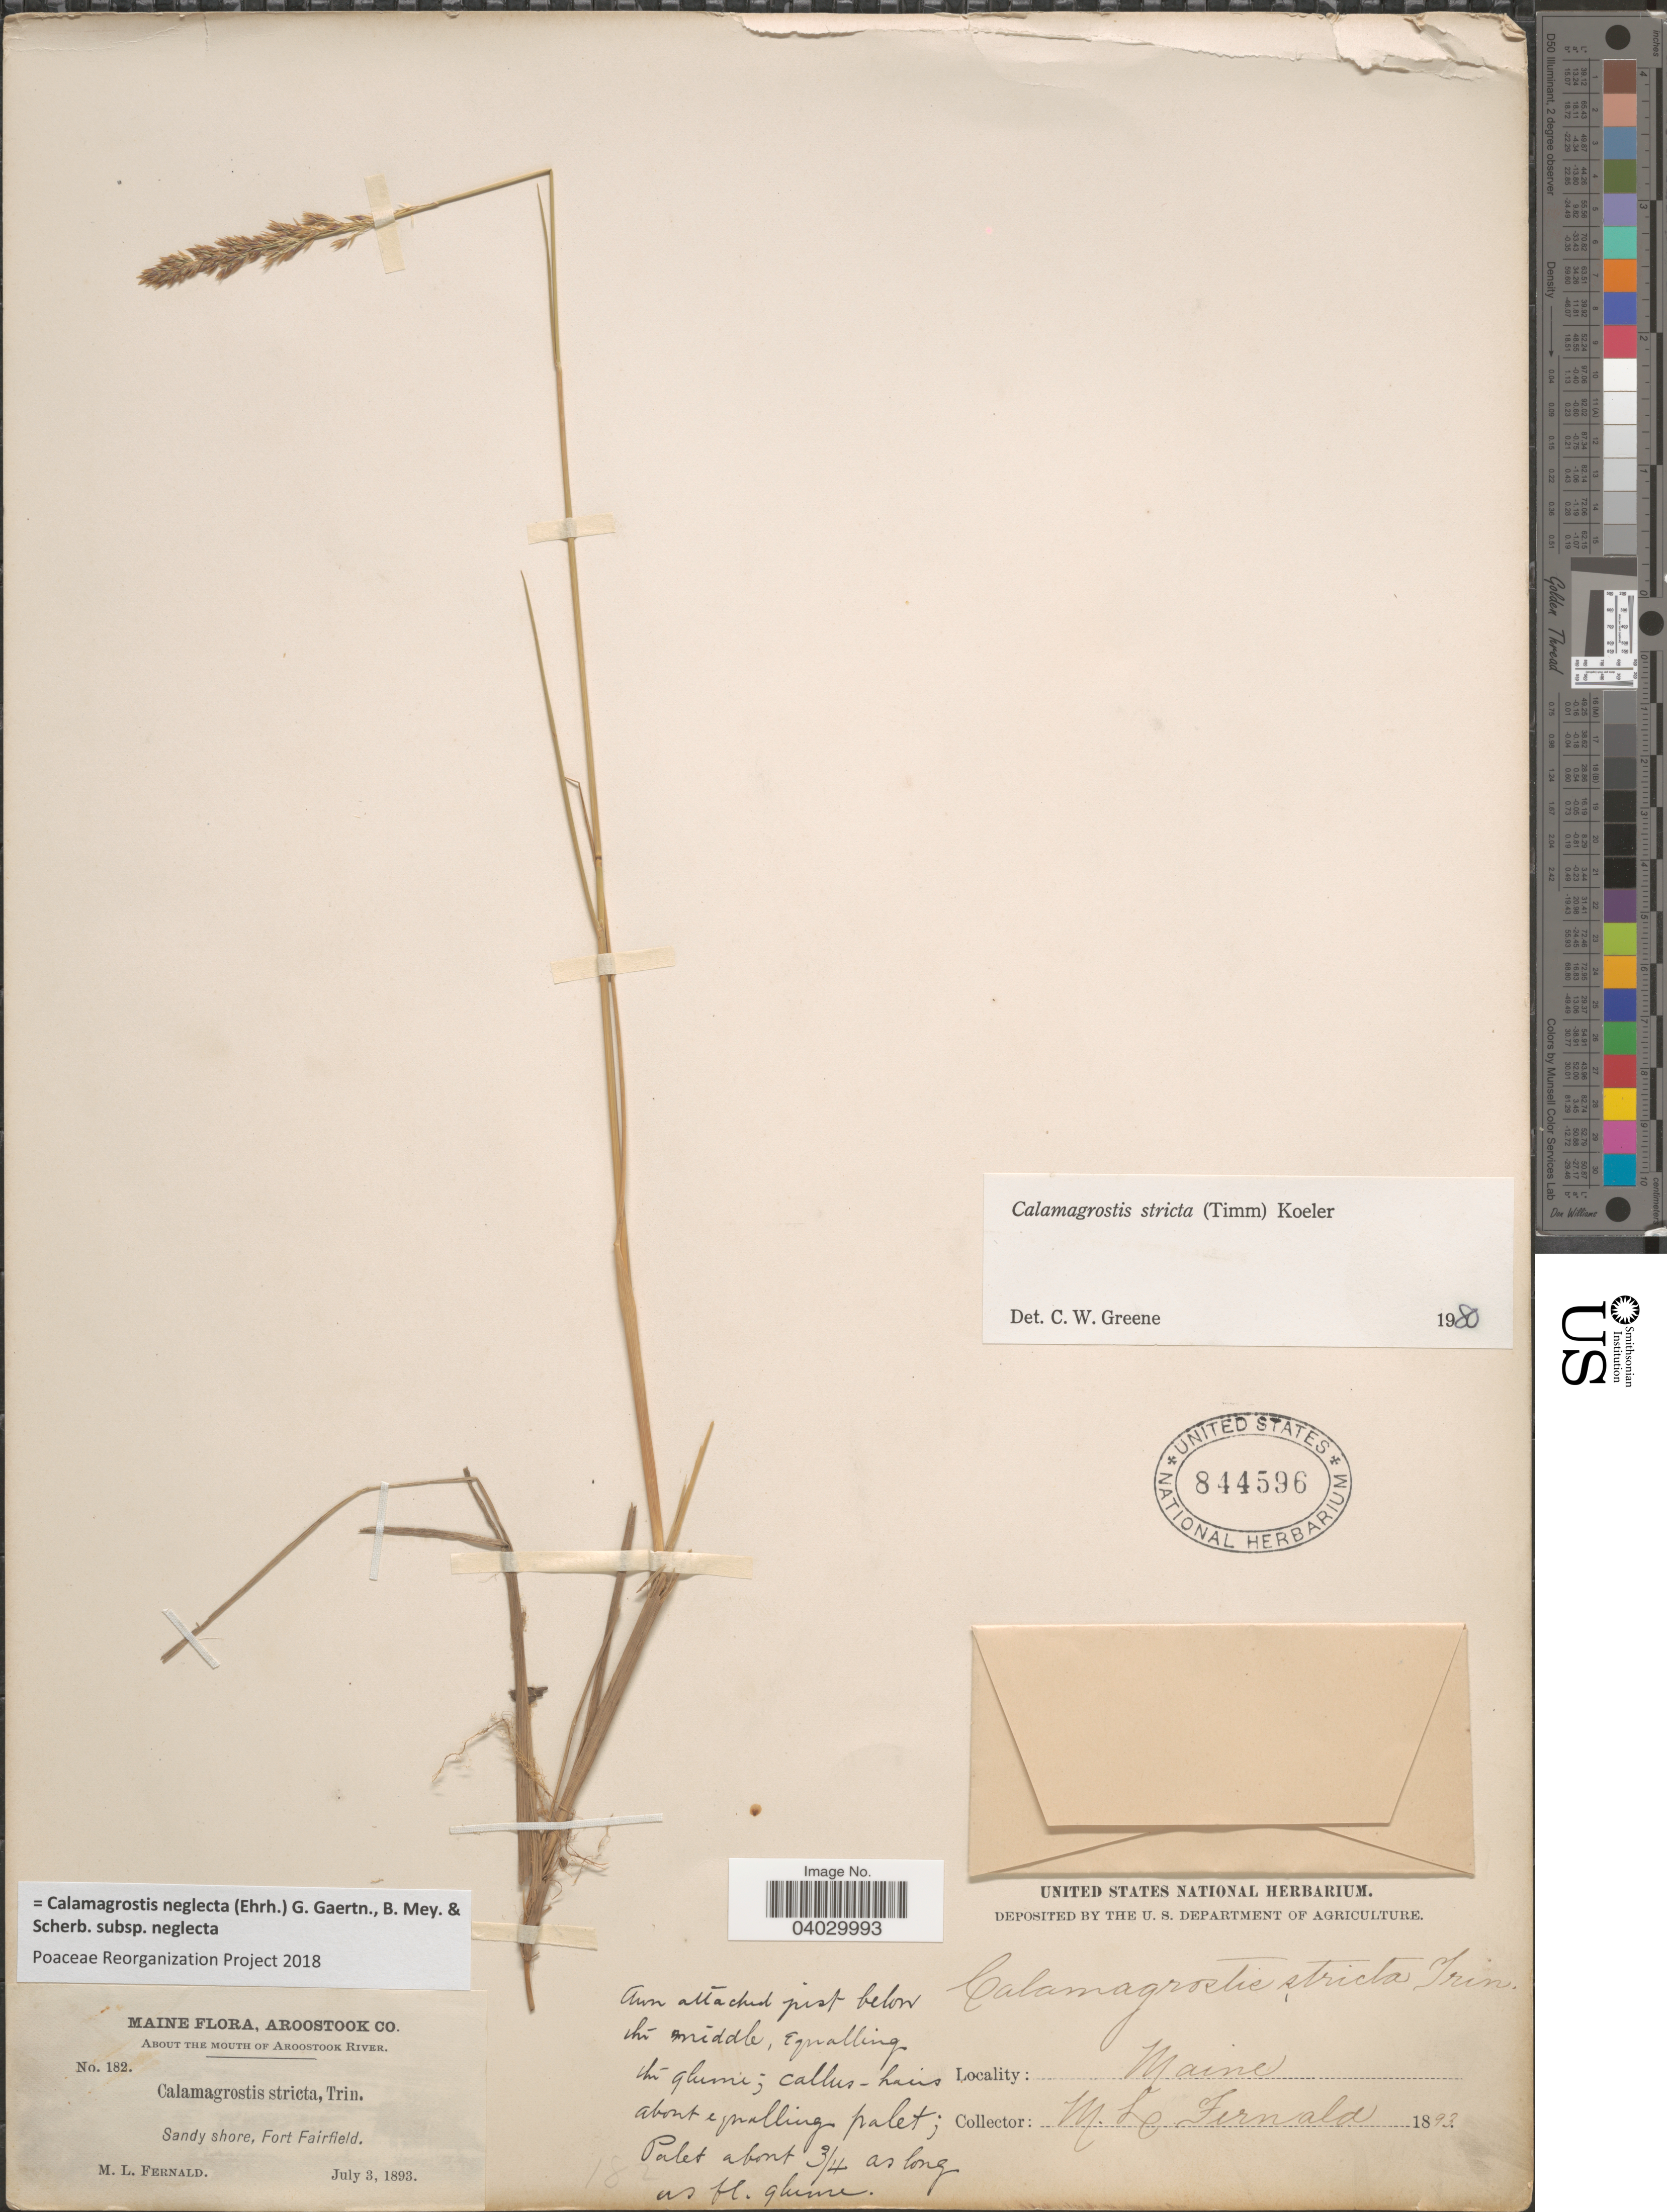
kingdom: Plantae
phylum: Tracheophyta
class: Liliopsida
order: Poales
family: Poaceae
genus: Calamagrostis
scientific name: Calamagrostis neglecta subsp. neglecta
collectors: M. L. Fernald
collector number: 182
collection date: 1893-07-03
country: United States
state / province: Maine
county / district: Aroostook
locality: About the mouth of Aroostook River. Fort Fairfield.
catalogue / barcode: US 844596